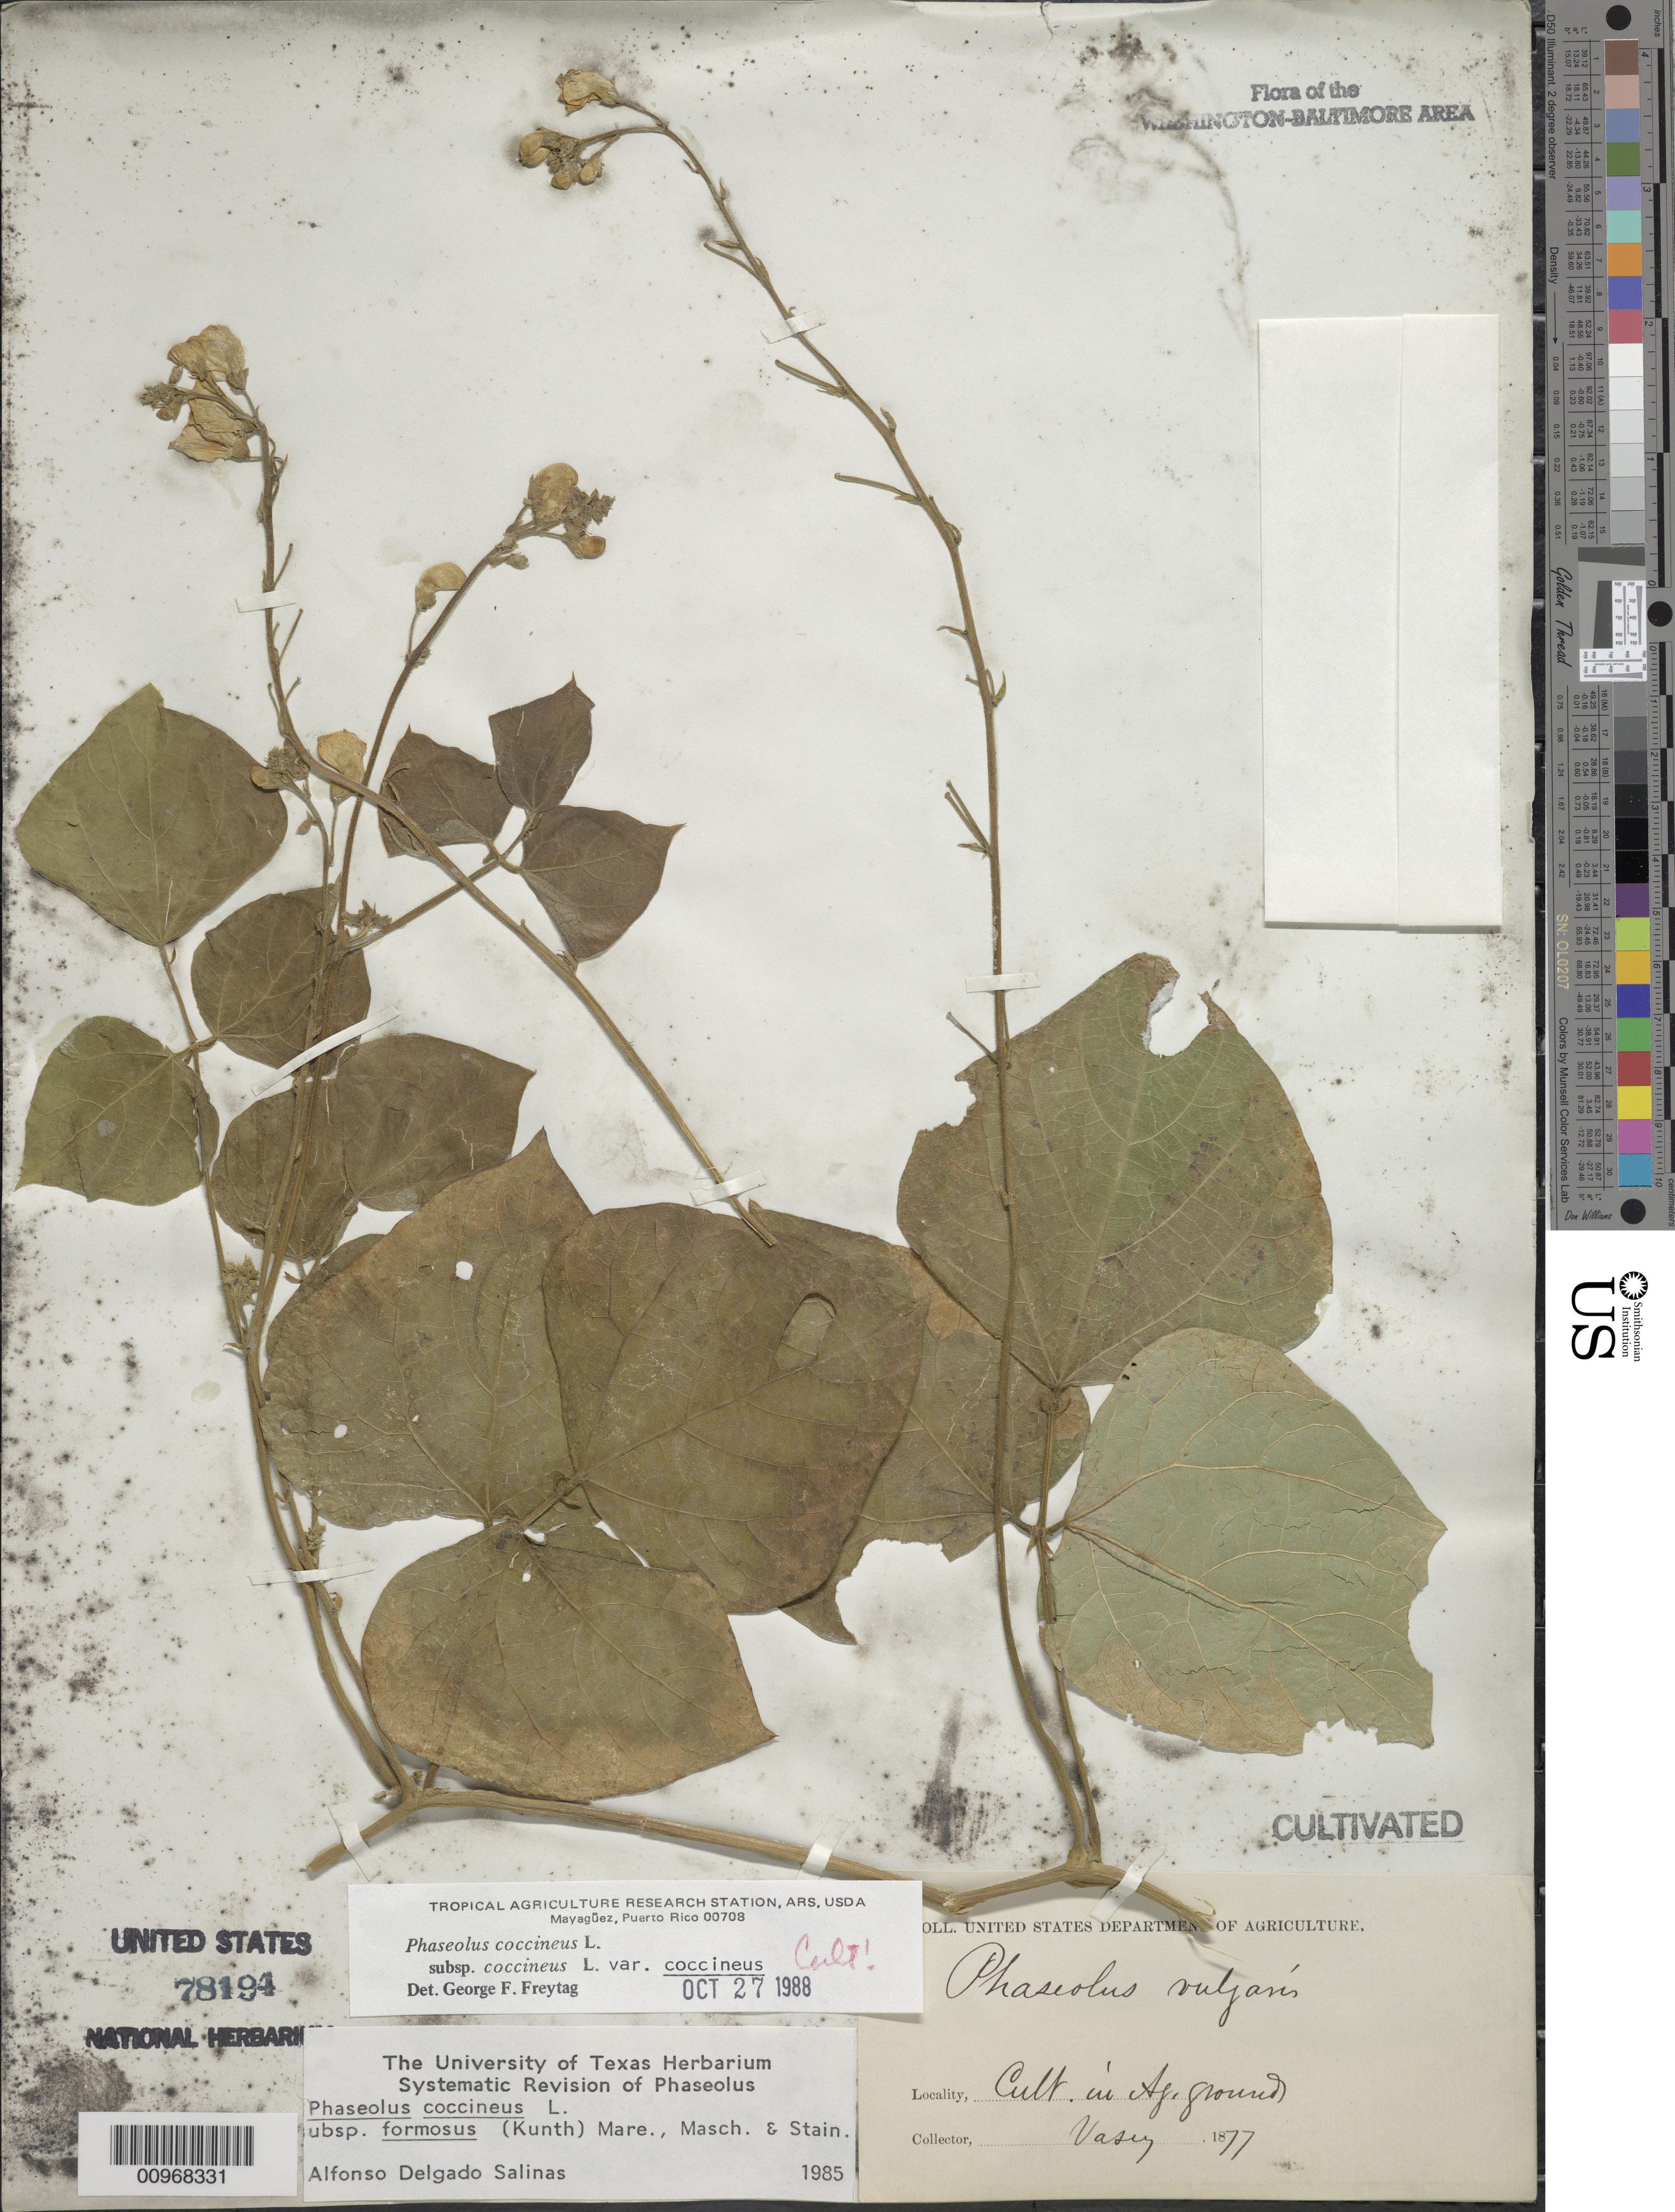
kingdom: Plantae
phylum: Tracheophyta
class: Magnoliopsida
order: Fabales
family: Fabaceae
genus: Phaseolus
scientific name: Phaseolus coccineus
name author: L.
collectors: G. R. Vasey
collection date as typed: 1877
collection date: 1877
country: United States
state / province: District of Columbia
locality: Department of Agriculture grounds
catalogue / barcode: US 78194